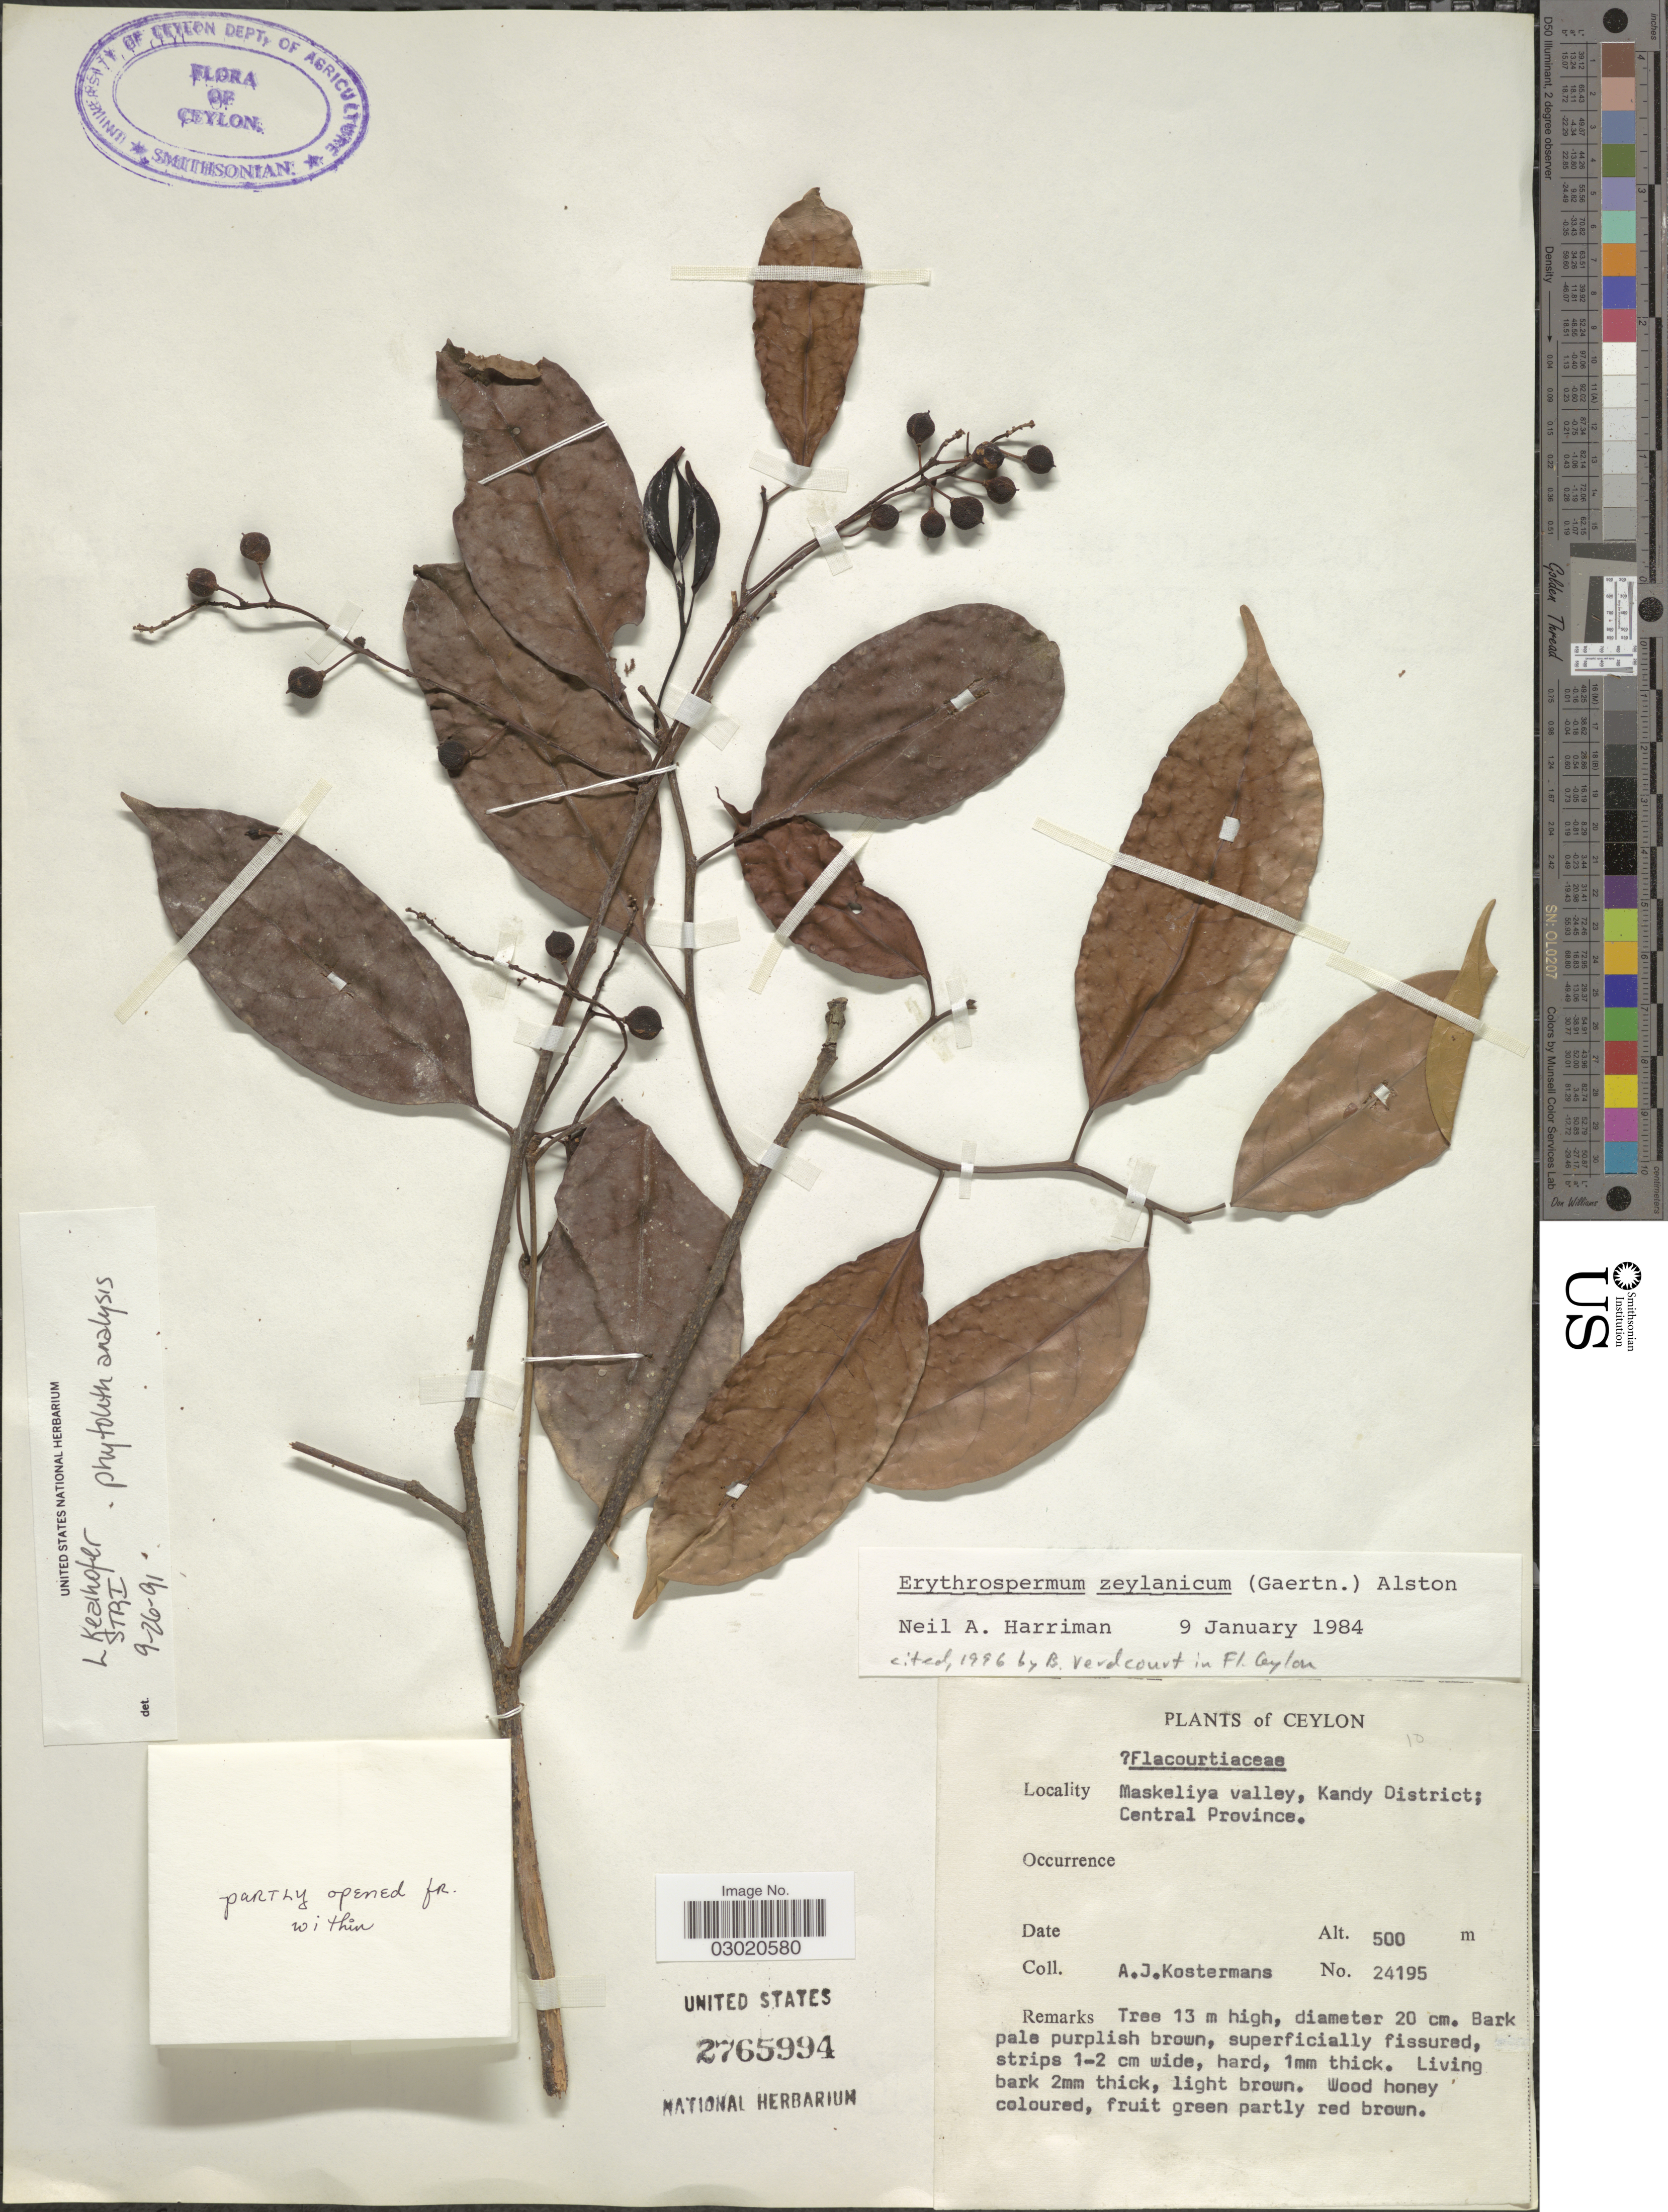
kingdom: Plantae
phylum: Tracheophyta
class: Magnoliopsida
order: Malpighiales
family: Achariaceae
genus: Erythrospermum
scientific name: Erythrospermum zeylanicum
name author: (Gaertn.) Alston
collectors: A. J. G. Kostermans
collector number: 24195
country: Sri Lanka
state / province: Central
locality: Ceylon, Maskeliya Valley, Kandy District; Central Province.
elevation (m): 500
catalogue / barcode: US 2765994